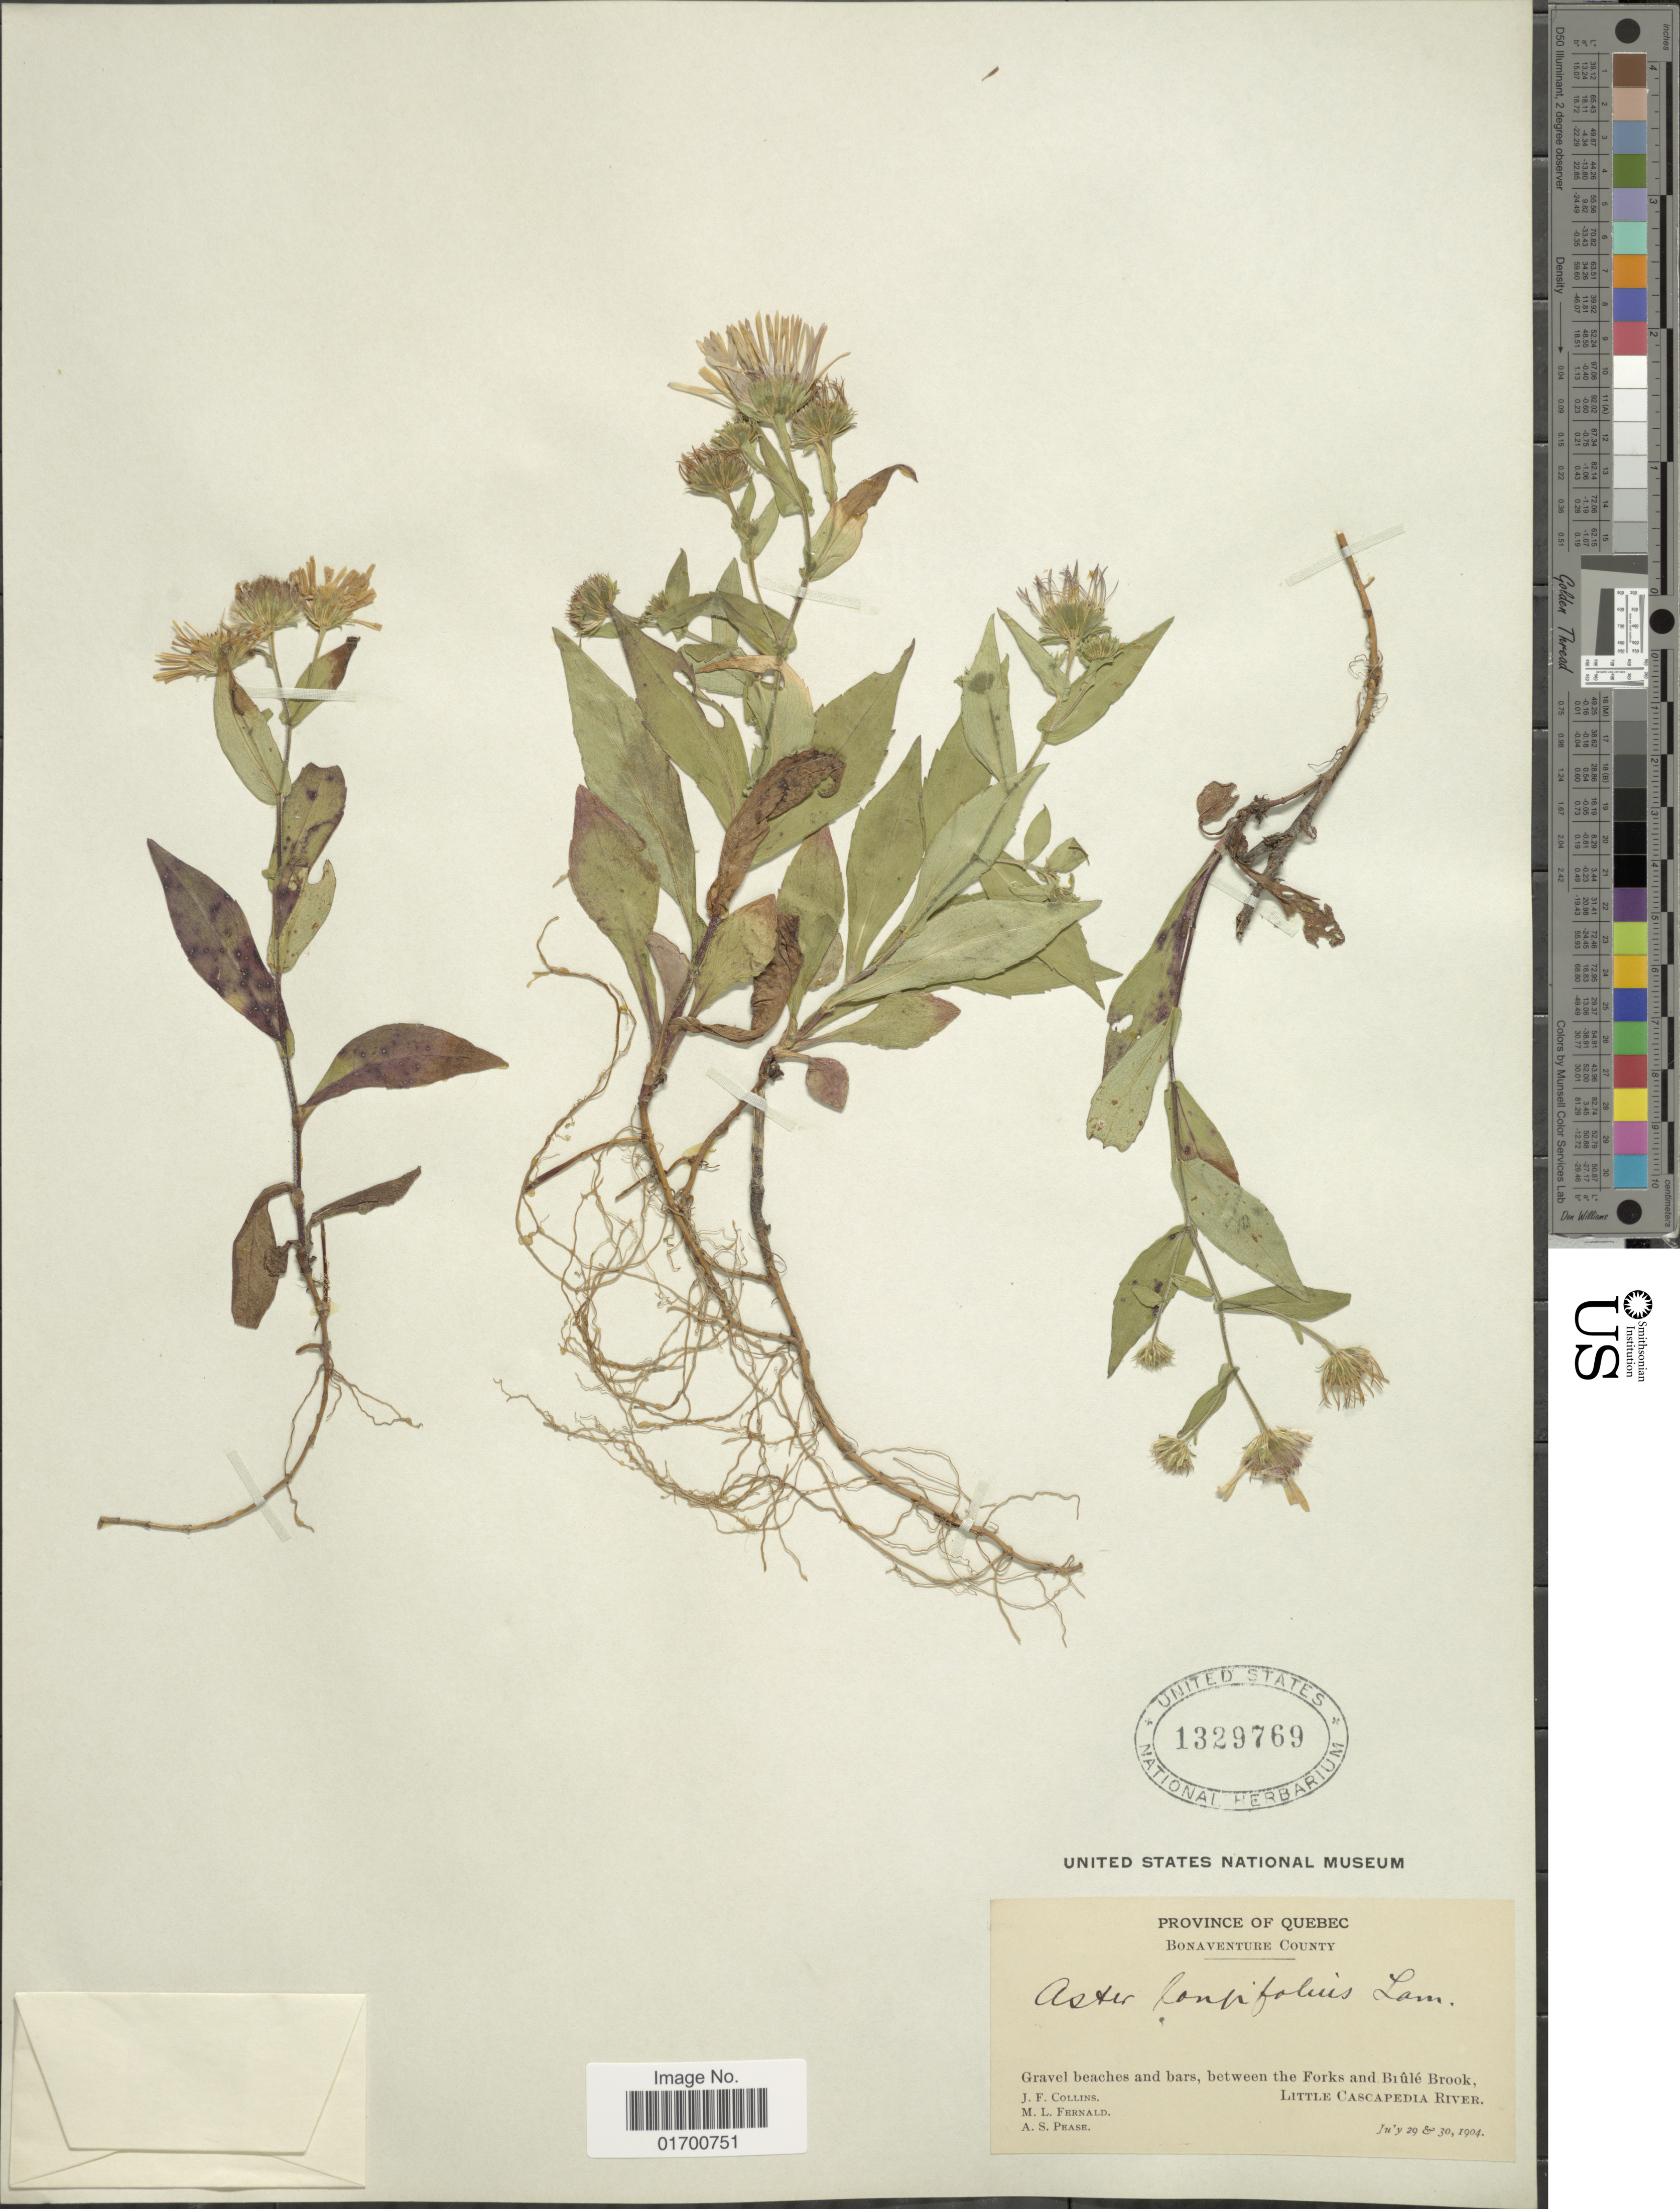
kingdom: Plantae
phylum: Tracheophyta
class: Magnoliopsida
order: Asterales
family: Asteraceae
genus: Symphyotrichum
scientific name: Symphyotrichum longifolium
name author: (Lam.) G.L. Nesom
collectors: J. Collins, M. L. Fernald & A. S. Pease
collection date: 1904-07-29/1904-07-30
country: Canada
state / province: Quebec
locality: Bonaventure County, Gravel beaches and bars, between the Fork and Biule Brook, Little Cascapedia River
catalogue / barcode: US 1329769